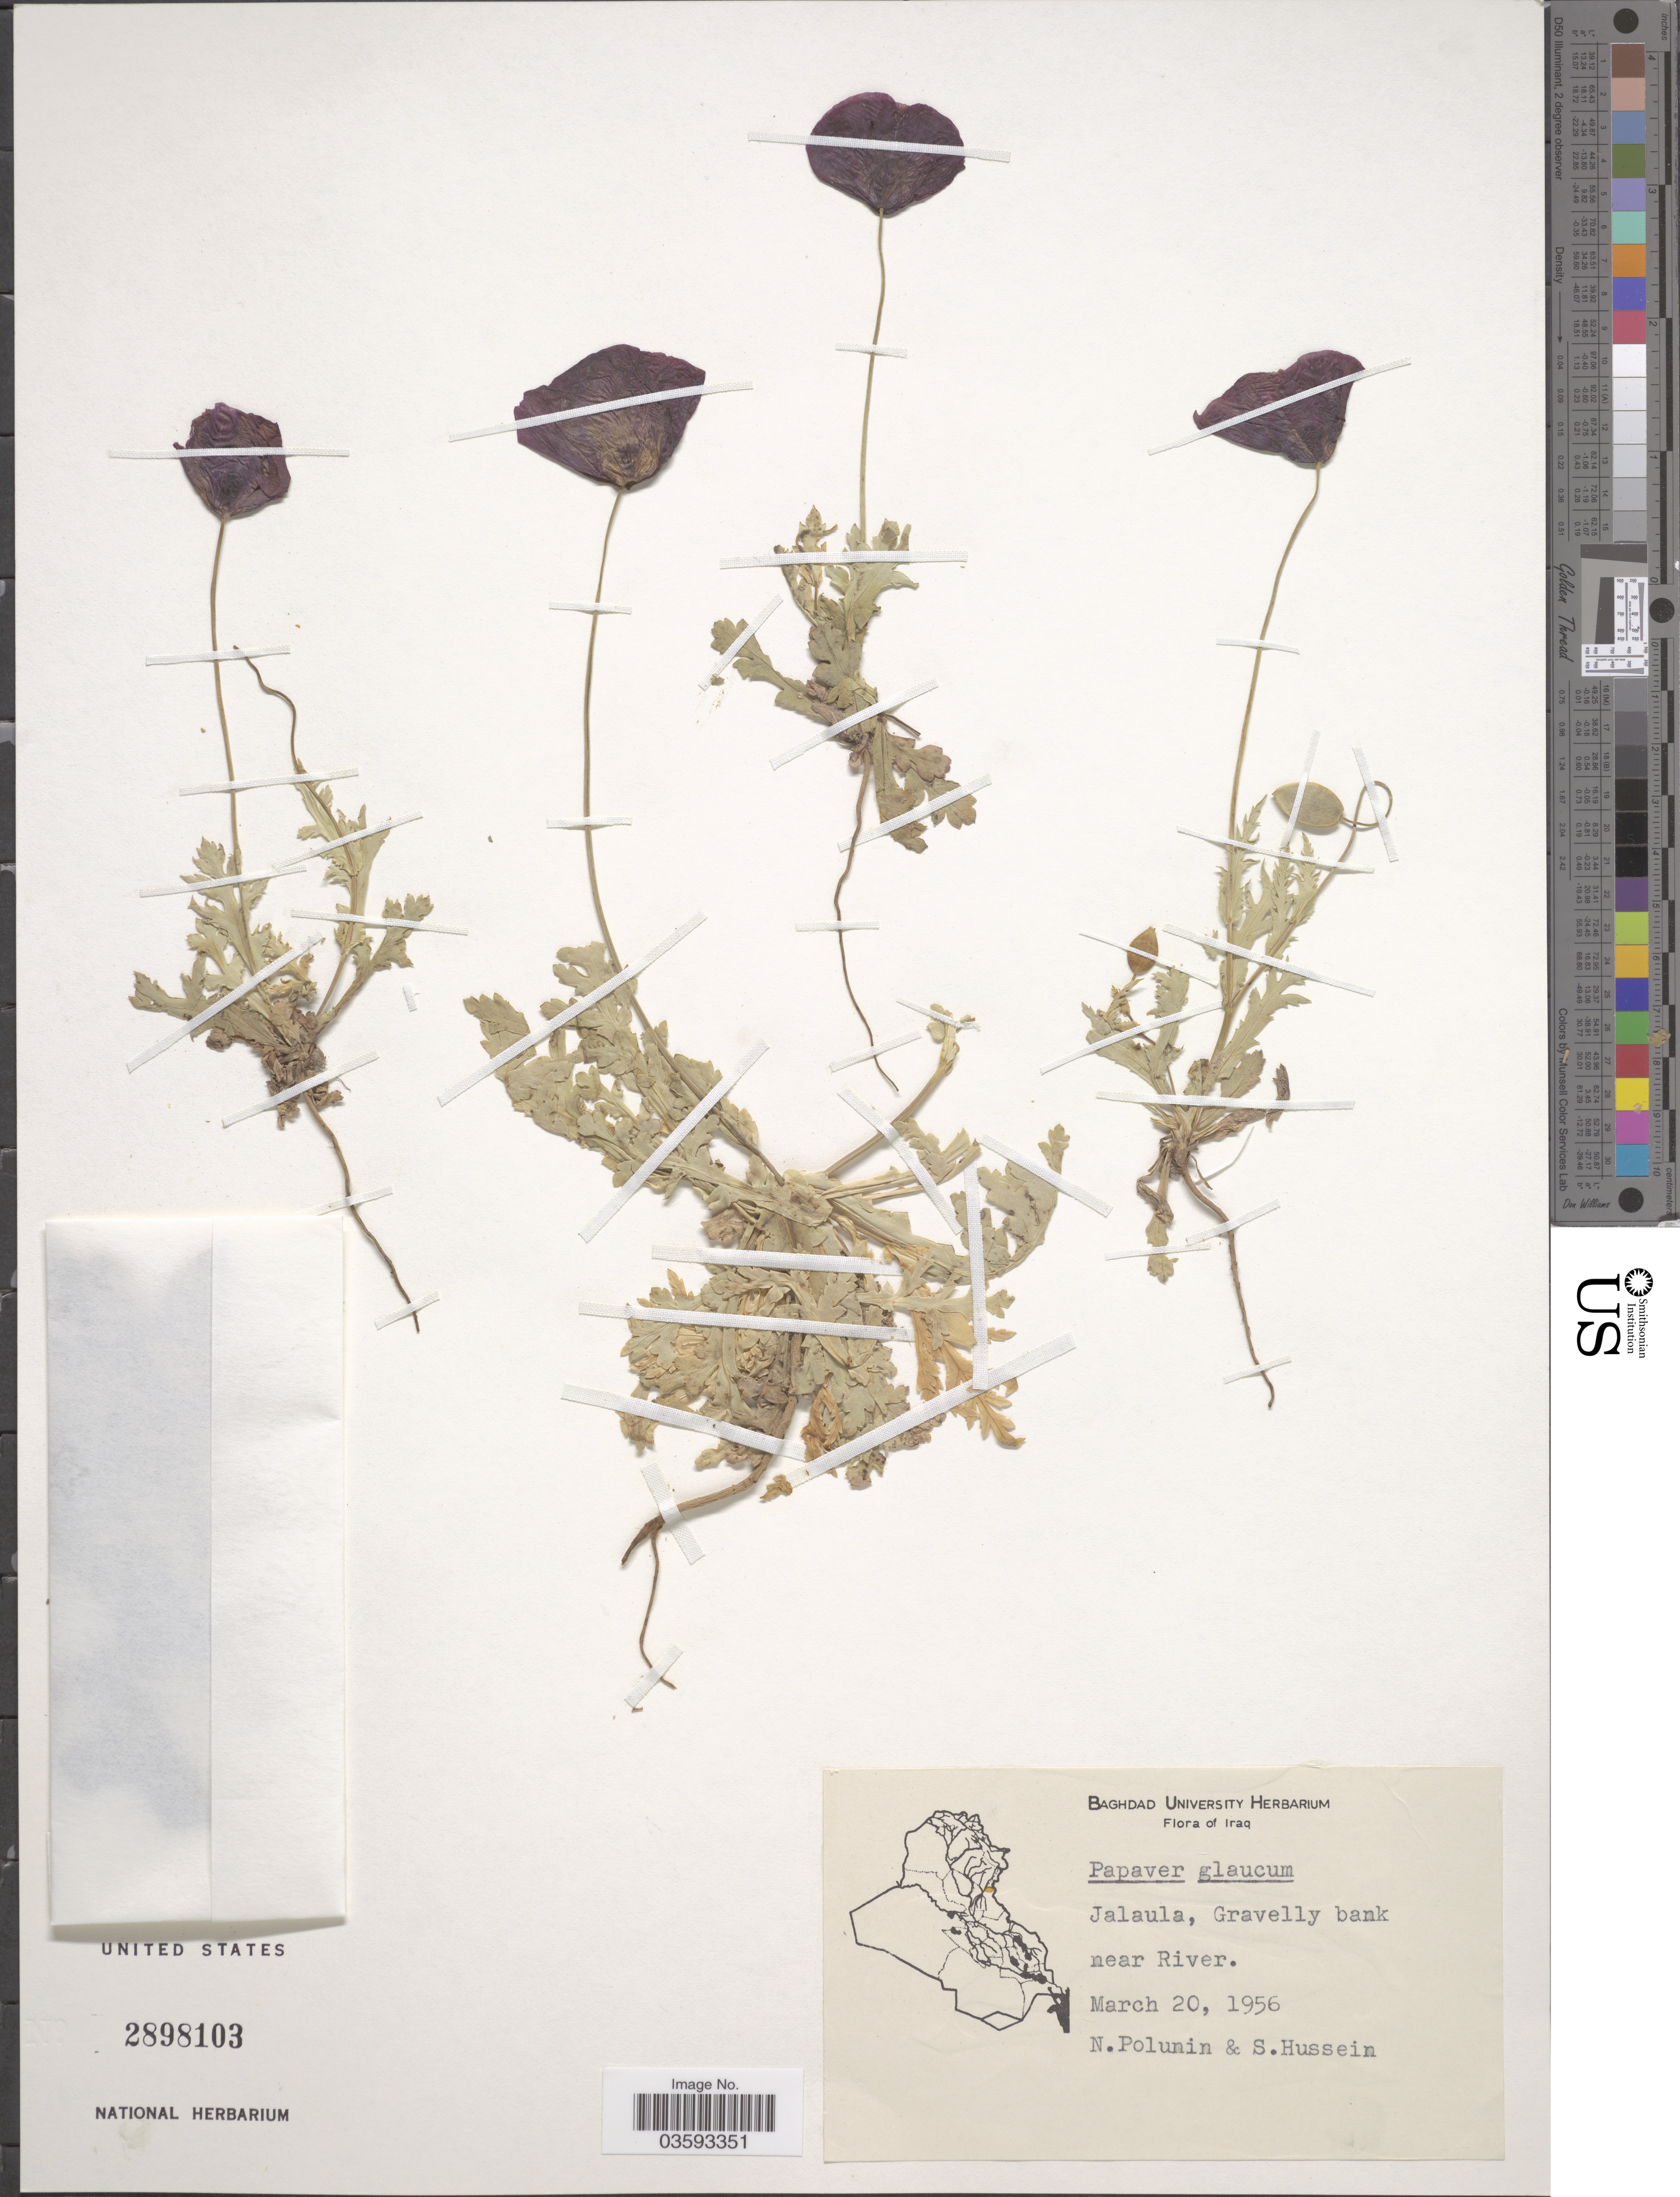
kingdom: Plantae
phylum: Tracheophyta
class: Magnoliopsida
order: Ranunculales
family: Papaveraceae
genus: Papaver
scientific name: Papaver glaucum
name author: Boiss. & Hausskn.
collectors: N. V. Polunin & S. Hussein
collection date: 1956-03-20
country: Iraq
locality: Jalaula, Gravelly bank near River.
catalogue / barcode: US 2898103